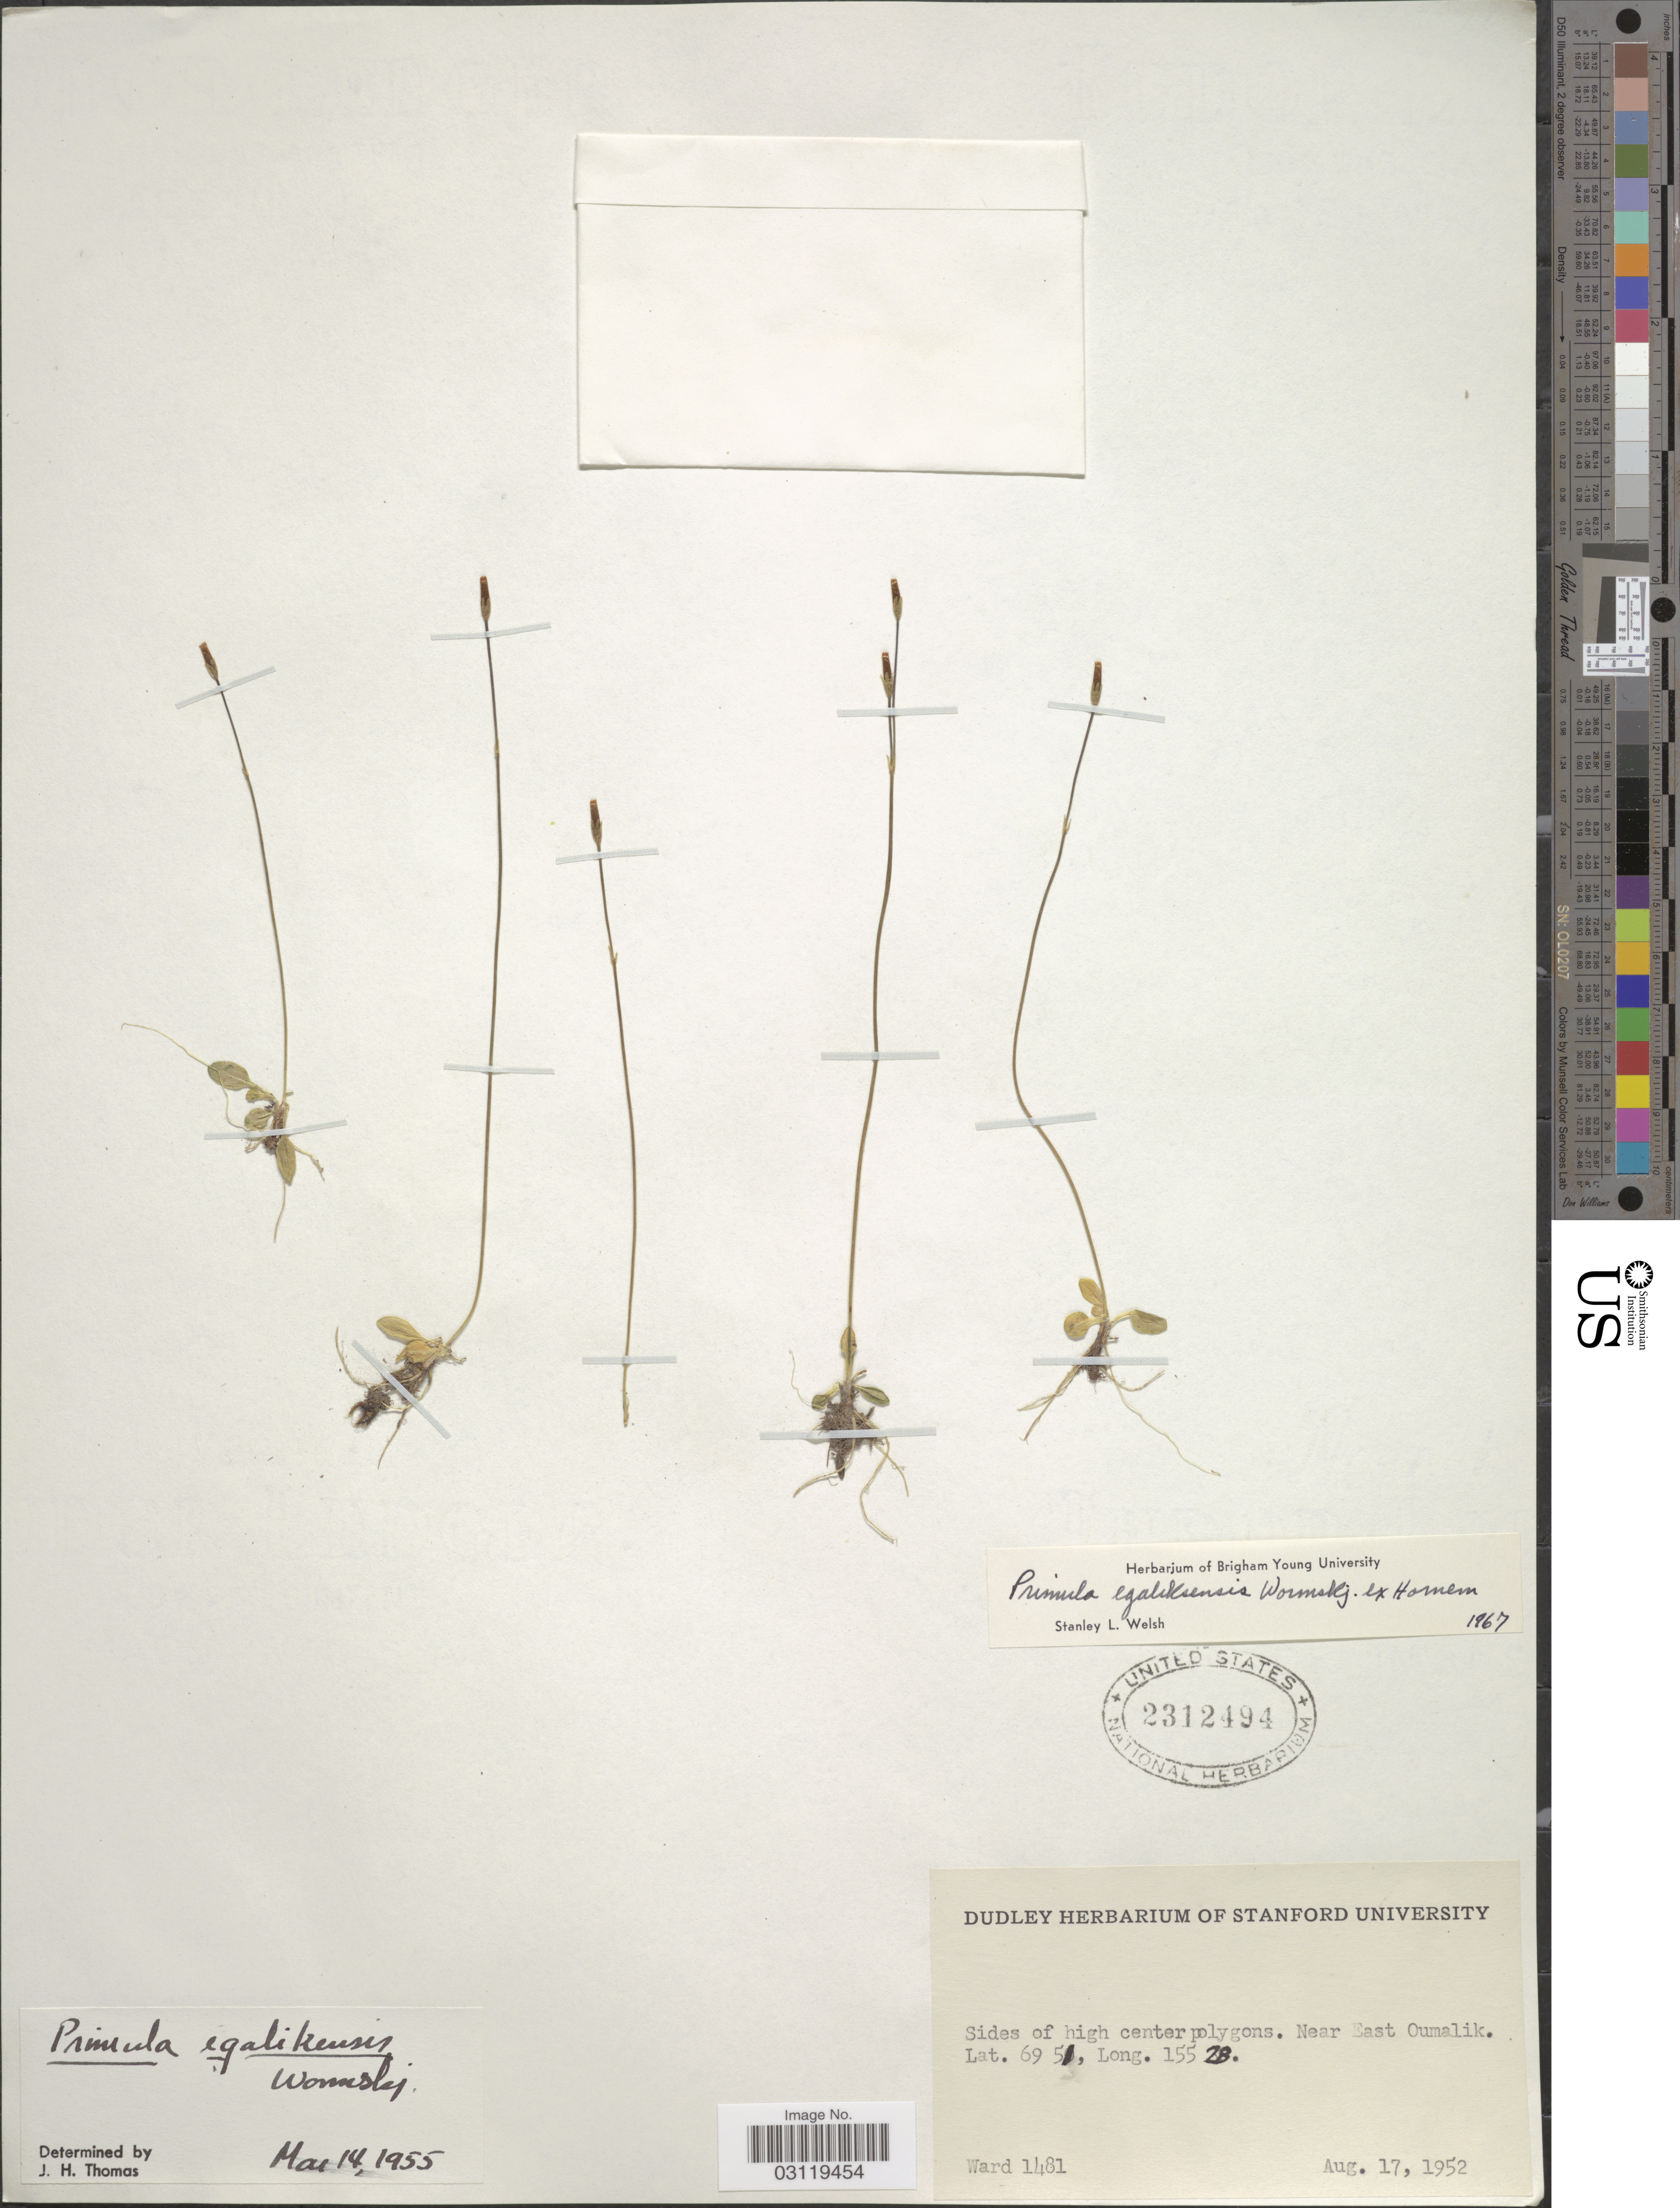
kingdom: Plantae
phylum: Tracheophyta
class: Magnoliopsida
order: Ericales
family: Primulaceae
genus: Primula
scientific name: Primula egaliksensis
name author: Wormsk.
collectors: -- Ward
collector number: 1481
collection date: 1952-08-17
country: United States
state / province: Alaska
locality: Near East Oumalik.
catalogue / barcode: US 2312494